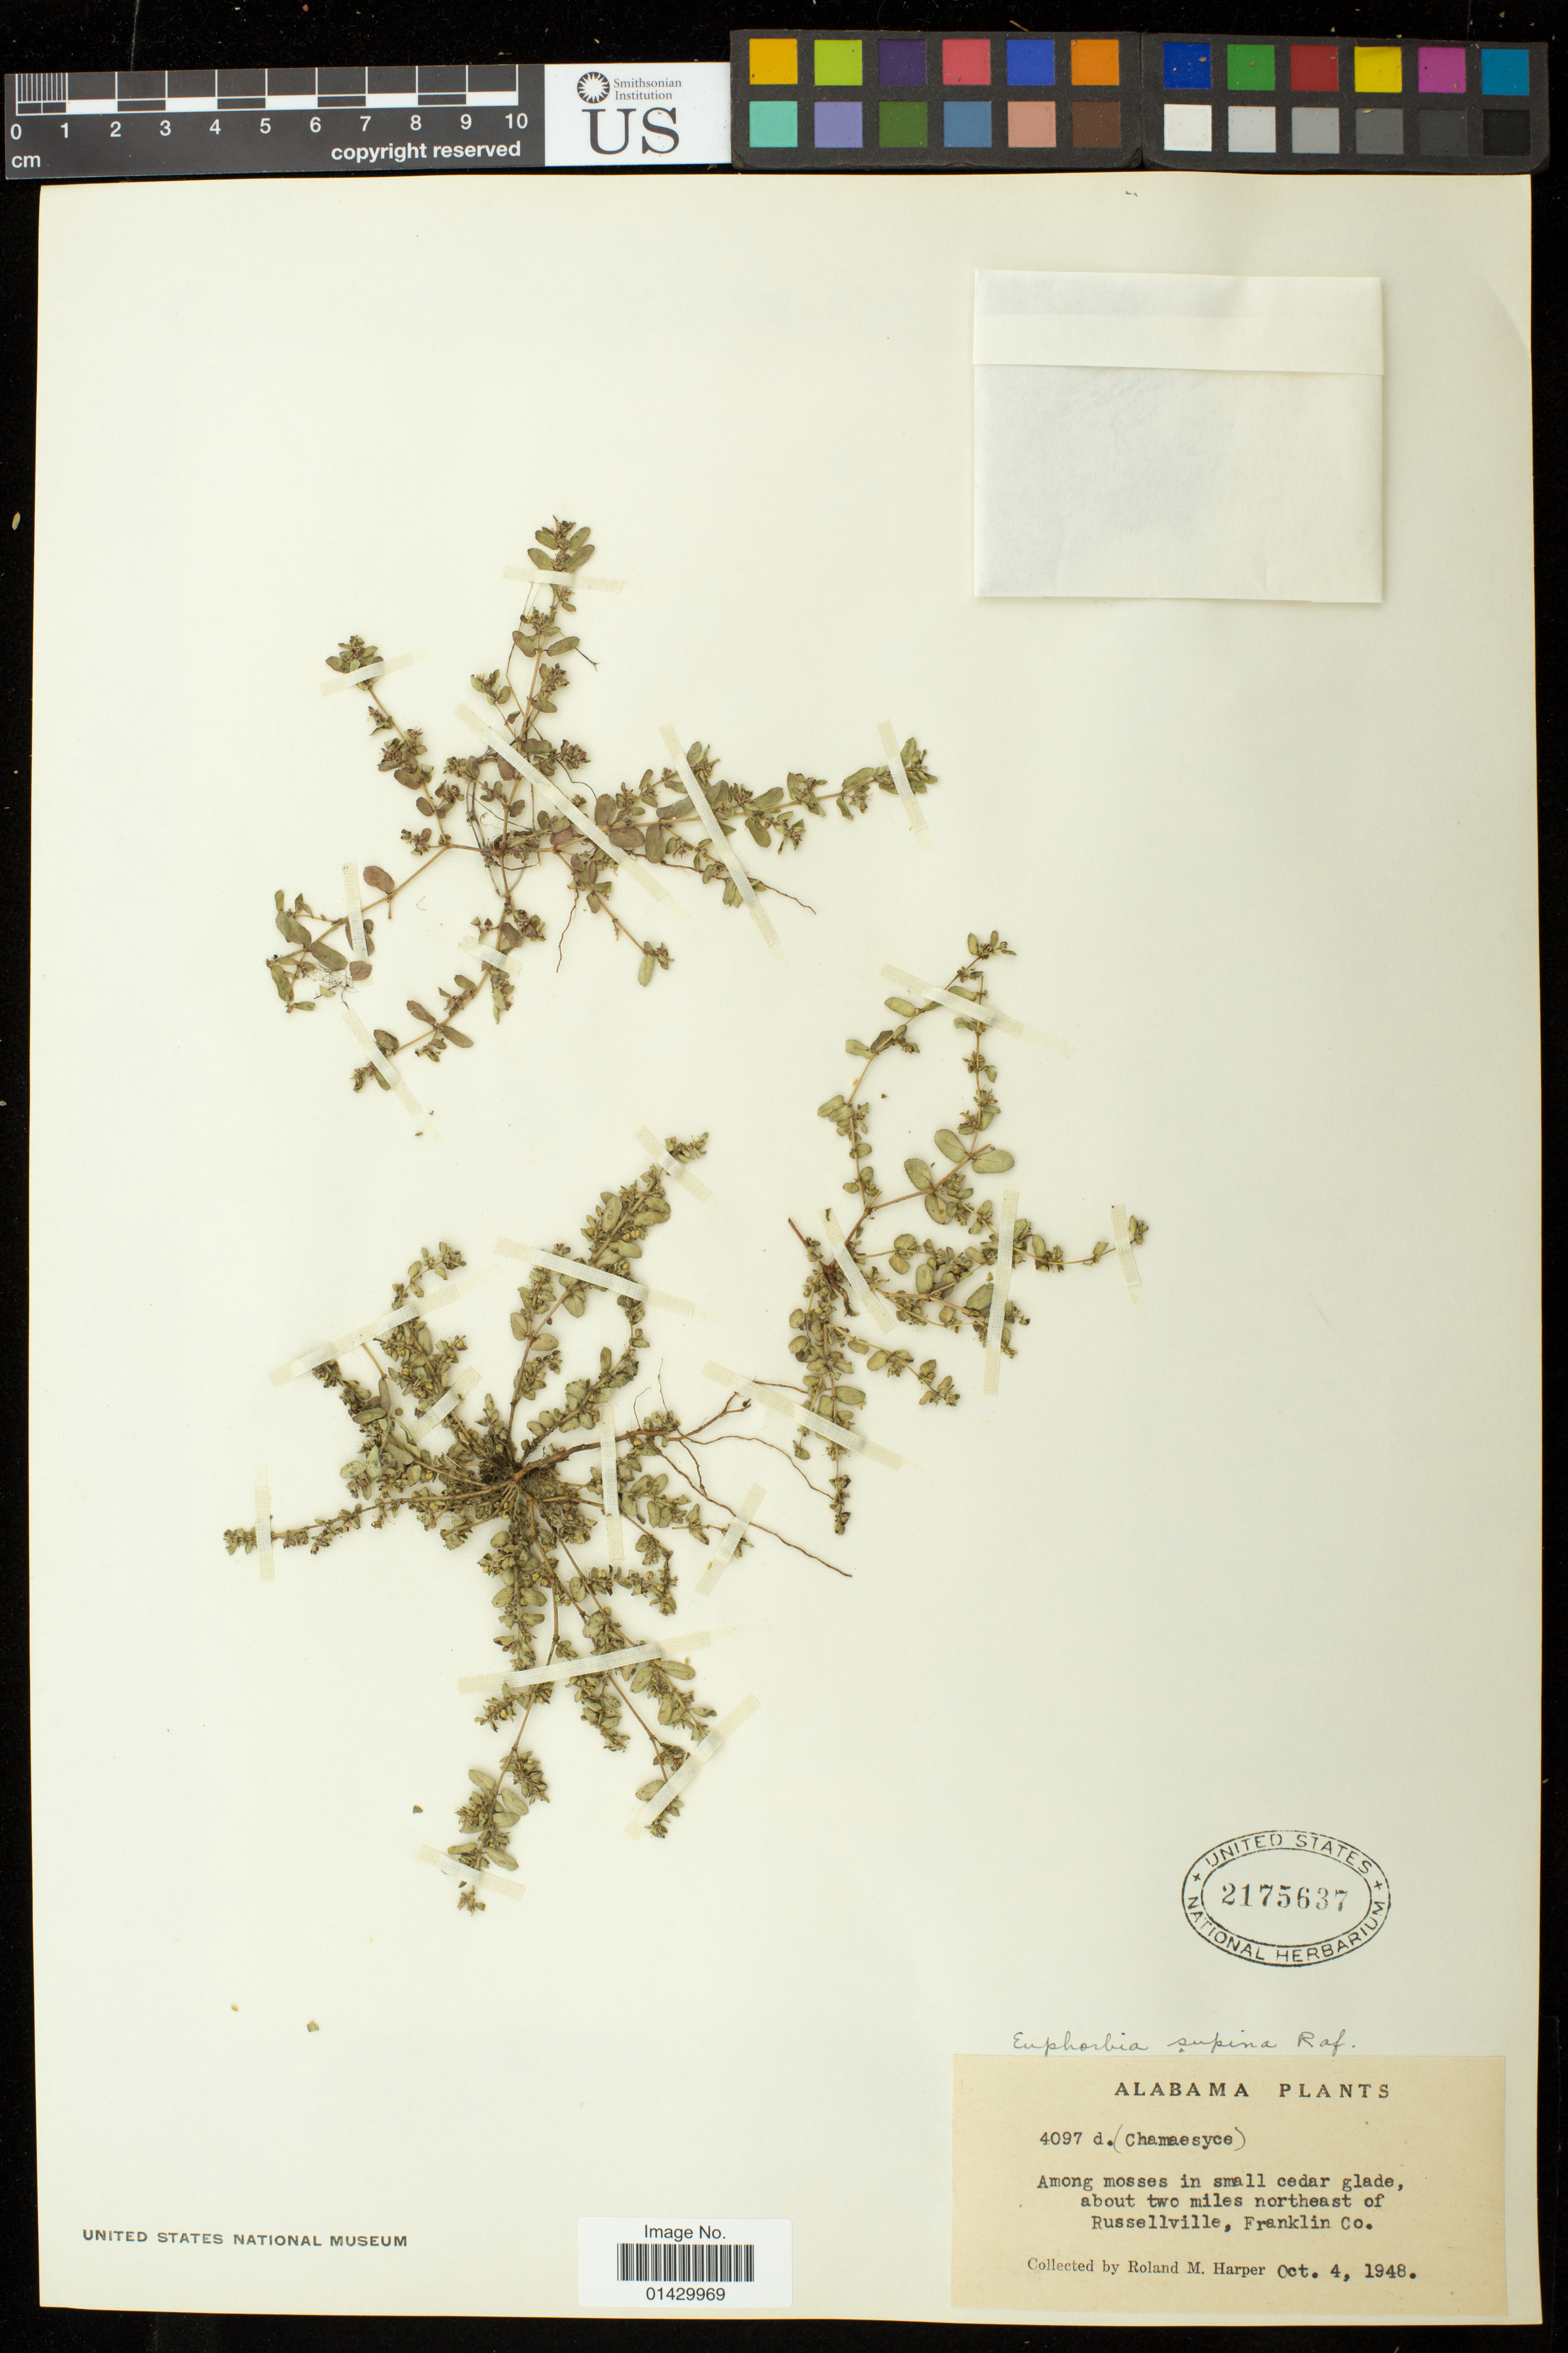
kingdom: Plantae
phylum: Tracheophyta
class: Magnoliopsida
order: Malpighiales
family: Euphorbiaceae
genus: Euphorbia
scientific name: Euphorbia maculata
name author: L.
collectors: R. M. Harper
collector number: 4097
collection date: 1948-10-04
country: United States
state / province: Alabama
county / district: Franklin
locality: Among mosses in small cedar glade, about two miles northeast of Russellville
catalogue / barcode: US 2175637